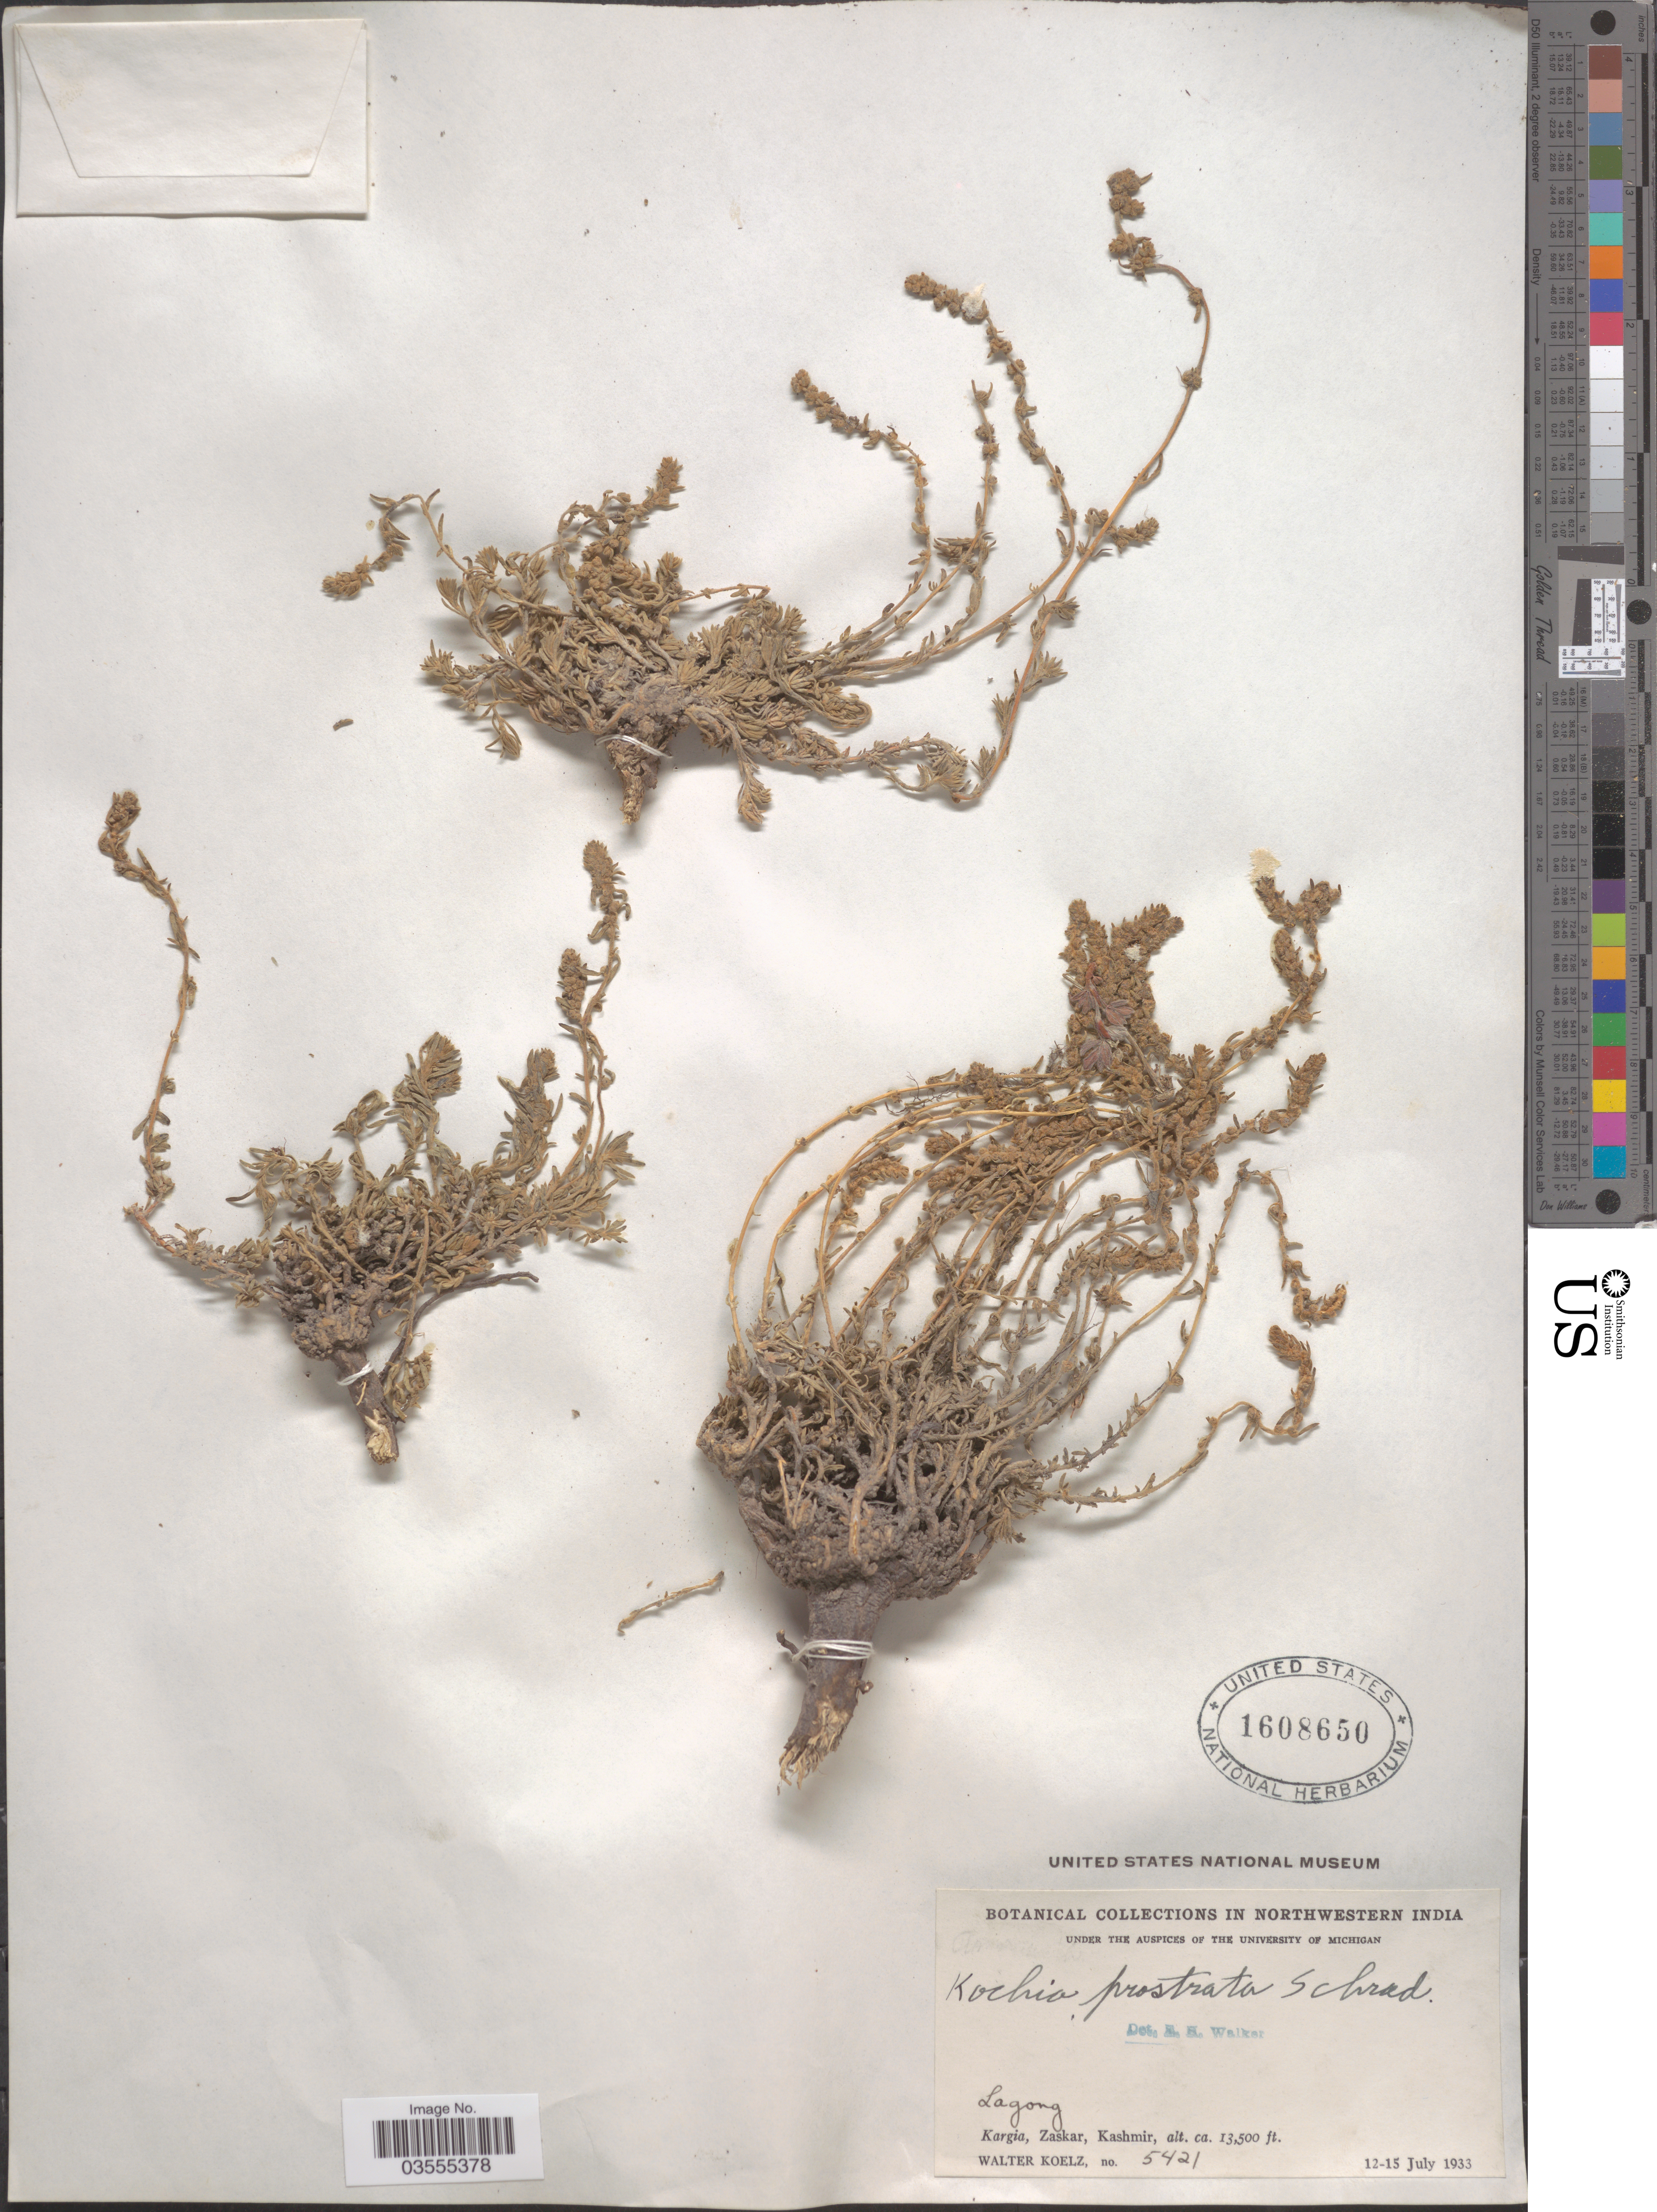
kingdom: Plantae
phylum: Tracheophyta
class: Magnoliopsida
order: Caryophyllales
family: Amaranthaceae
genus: Bassia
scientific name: Bassia prostrata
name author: (L.) Beck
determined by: U.S. National Herbarium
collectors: W. N. Koelz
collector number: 5421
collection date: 1933-07-12/1933-07-15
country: India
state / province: Jammu and Kashmir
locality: Northwestern India. Lagong. Kargia, Zaskar, Kashmir.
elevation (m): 4115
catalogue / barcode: US 1608650